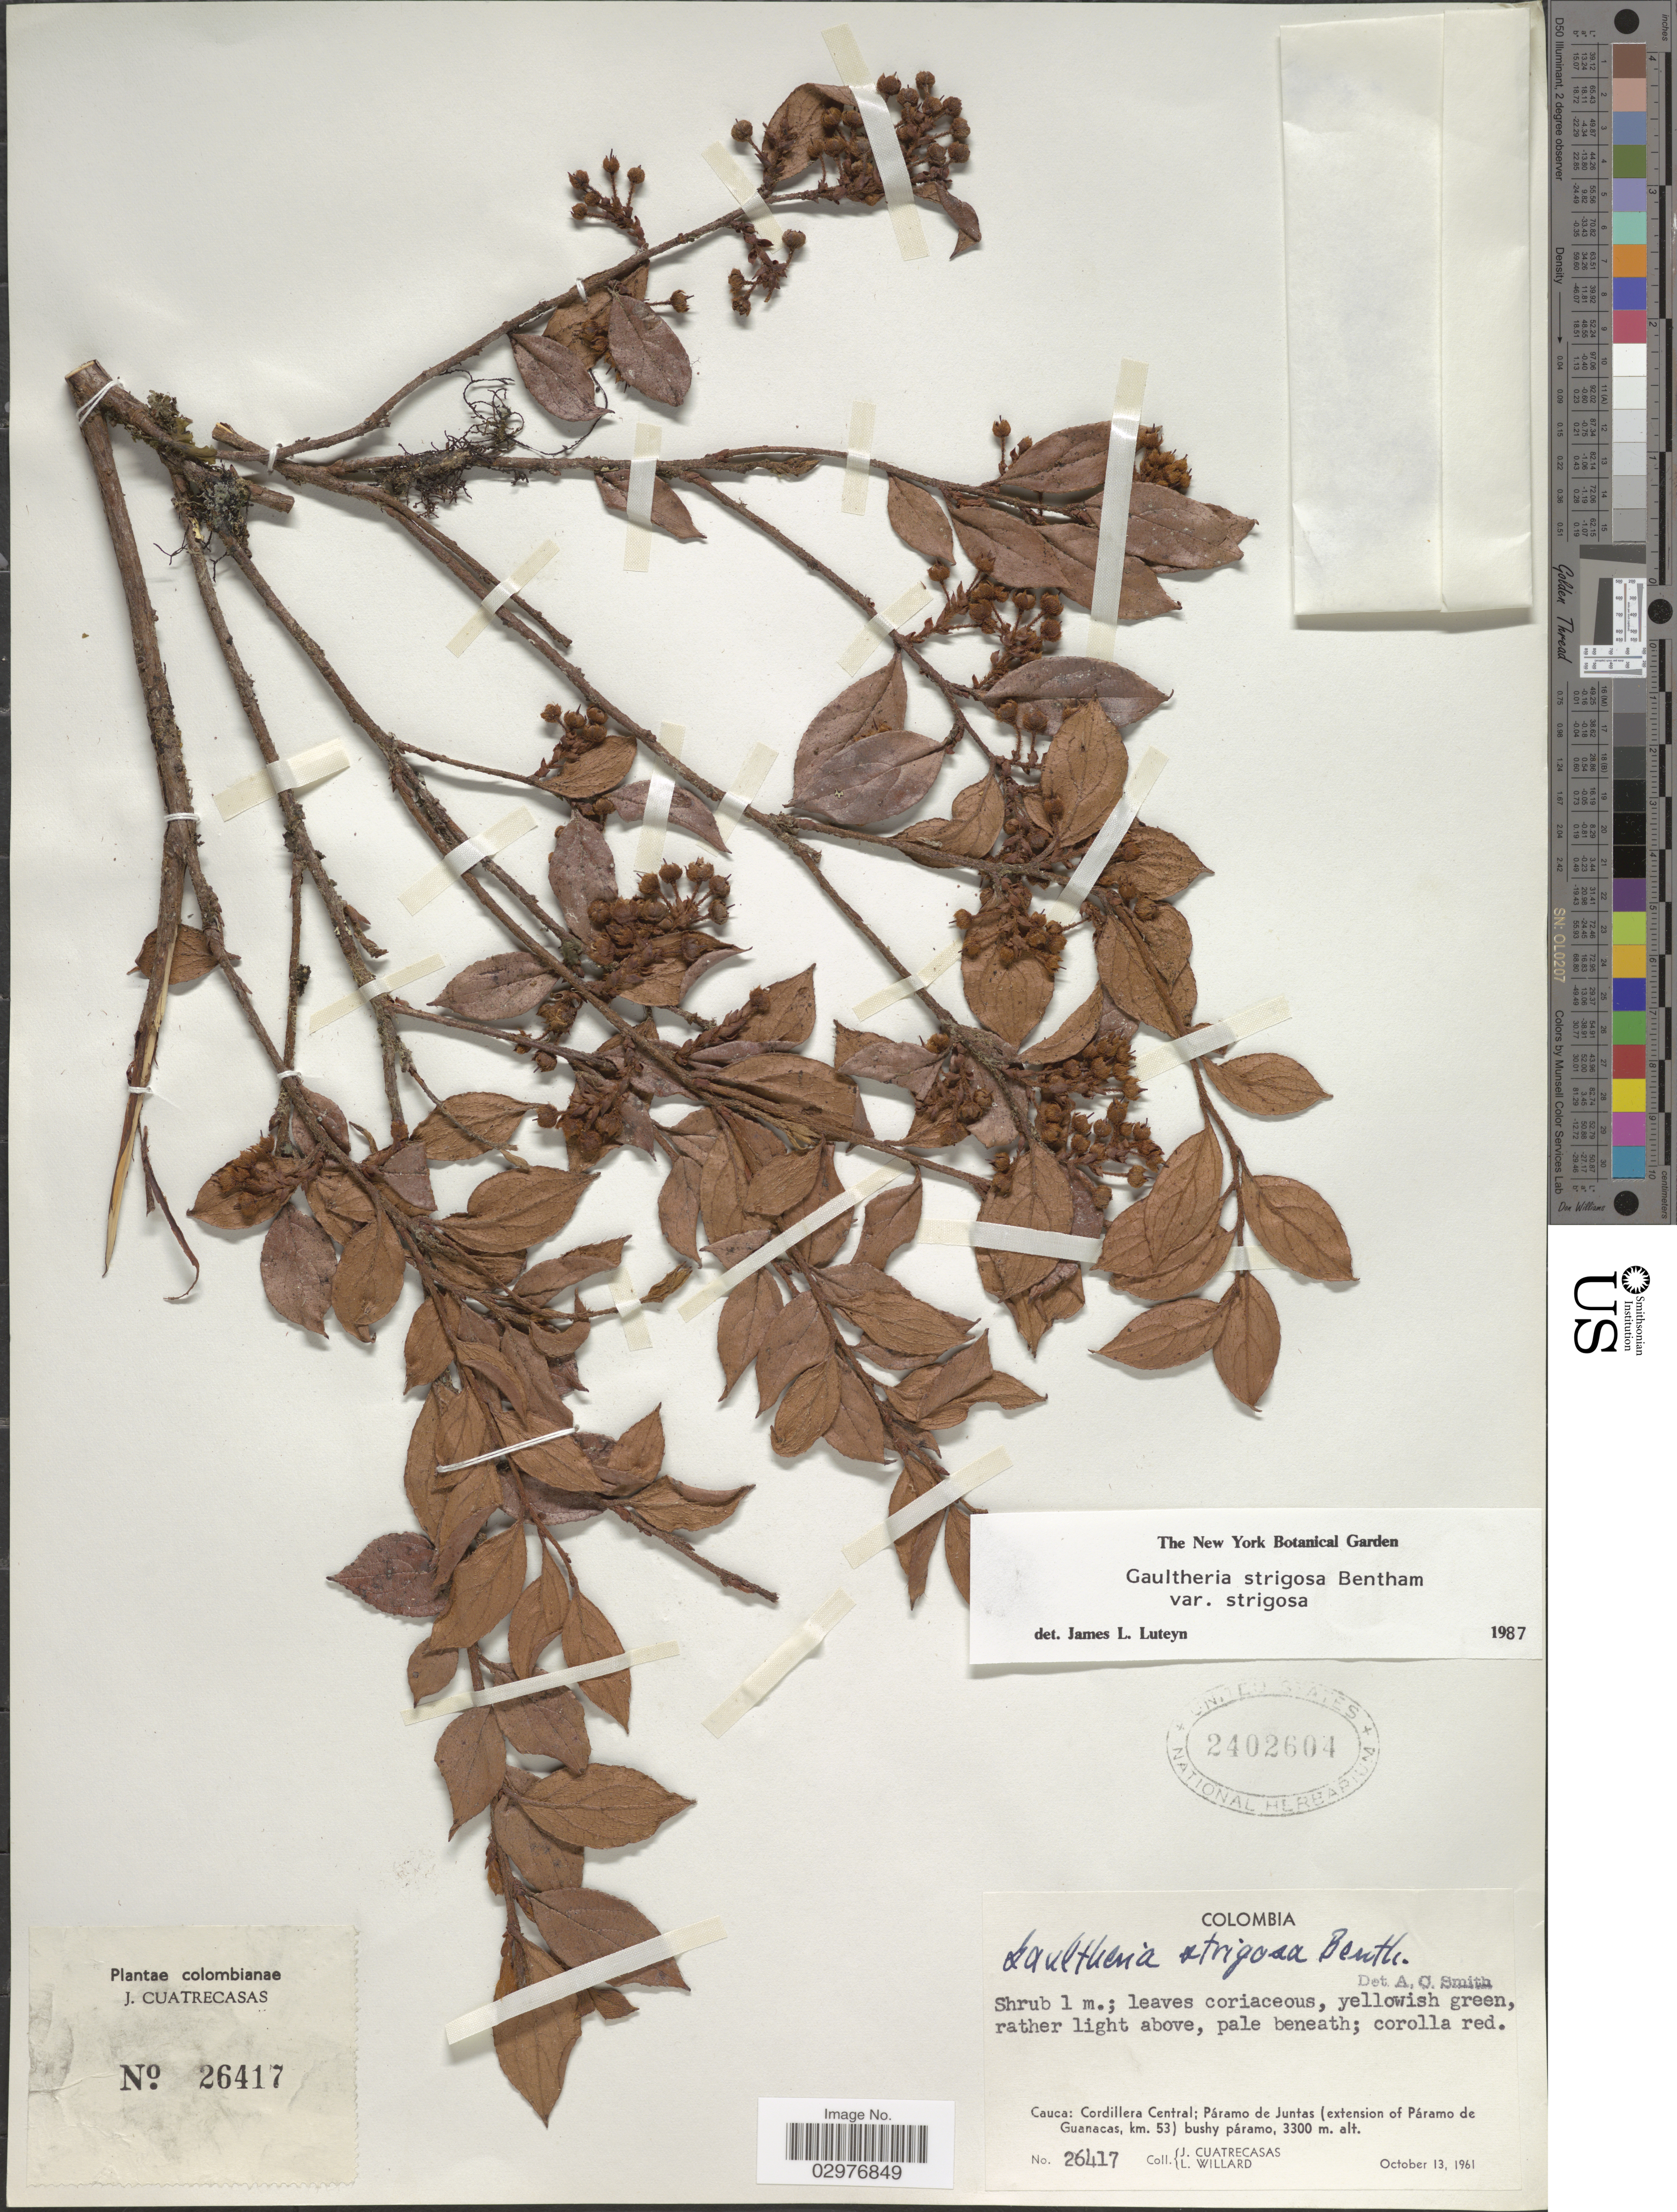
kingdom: Plantae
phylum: Tracheophyta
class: Magnoliopsida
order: Ericales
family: Ericaceae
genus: Gaultheria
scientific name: Gaultheria strigosa var. strigosa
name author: Benth.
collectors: J. Cuatrecasas & L. Willard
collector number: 26417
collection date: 1961-10-13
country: Colombia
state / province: Cauca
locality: Cordillera Central: Páramo de Juntas (extension of Páramo de Guanacas, km. 53).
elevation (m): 3300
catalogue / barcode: US 2402604